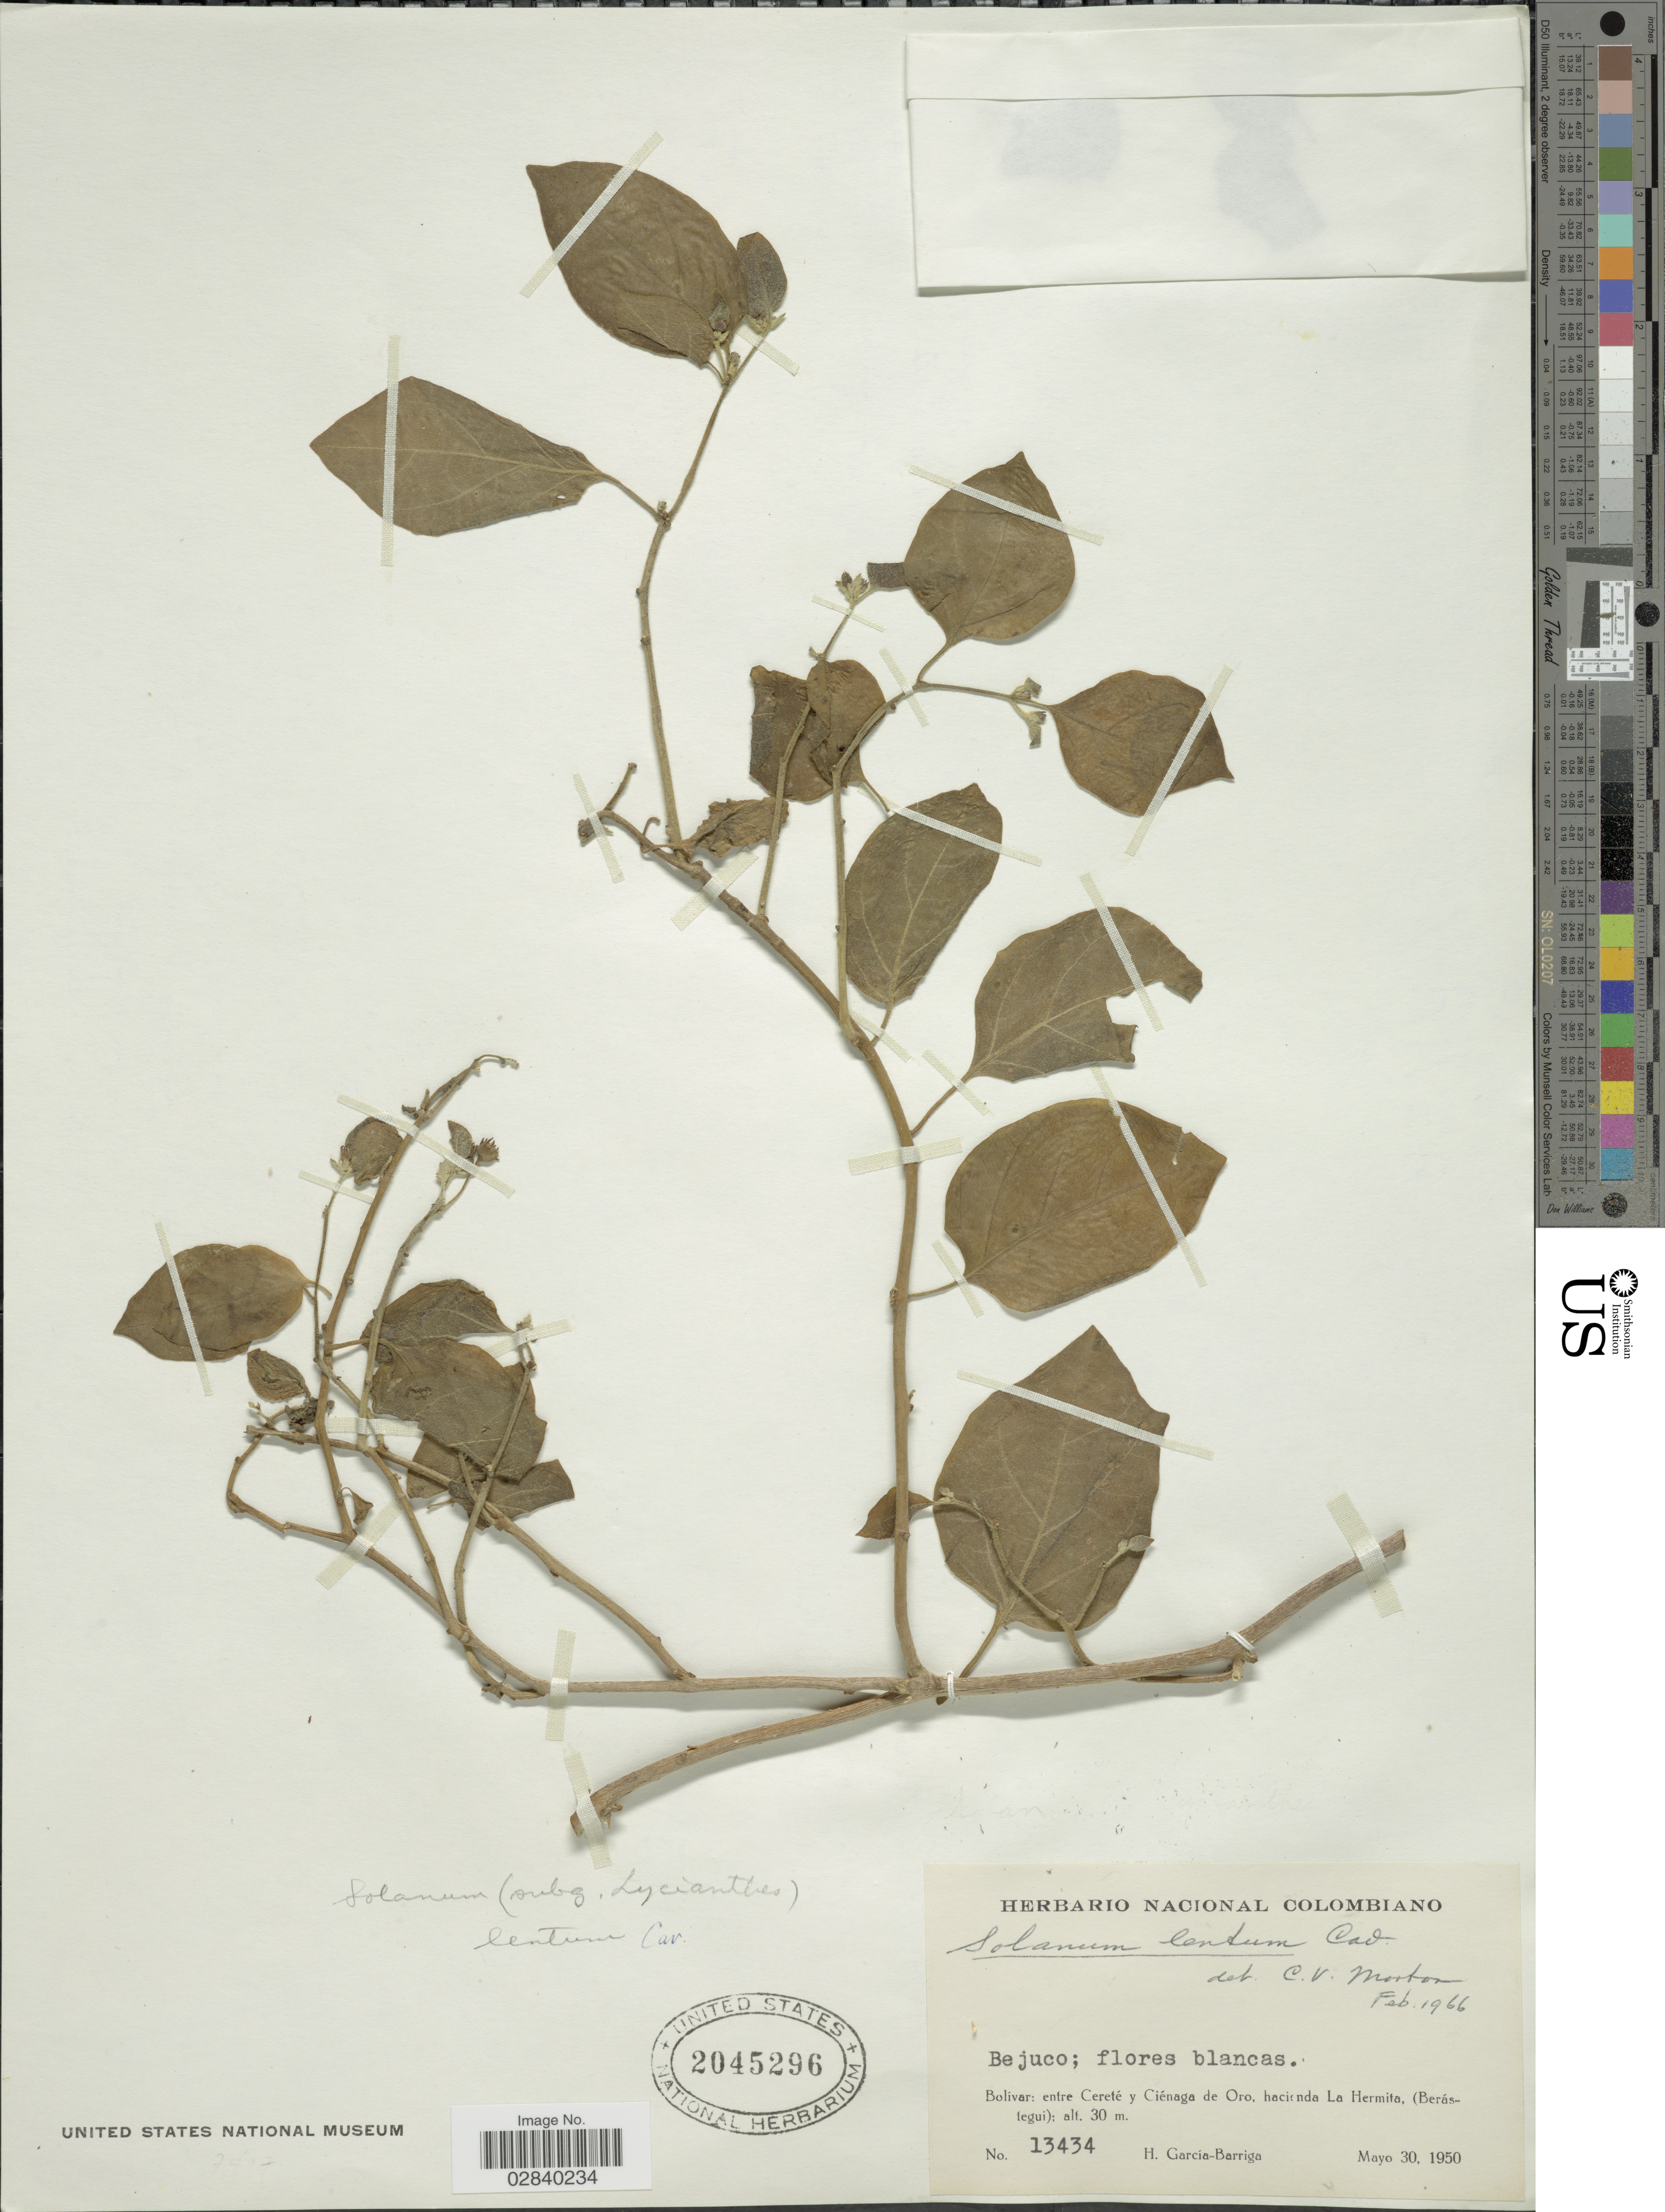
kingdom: Plantae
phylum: Tracheophyta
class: Magnoliopsida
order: Solanales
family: Solanaceae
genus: Lycianthes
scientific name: Lycianthes lenta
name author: (Cav.) Bitter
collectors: H. García Barriga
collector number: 13434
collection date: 1950-05-30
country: Colombia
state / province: Bolívar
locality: Entre Cereté y Ciénaga de Oro, hacienda La Hermita, (Berástegui).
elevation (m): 30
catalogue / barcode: US 2045296